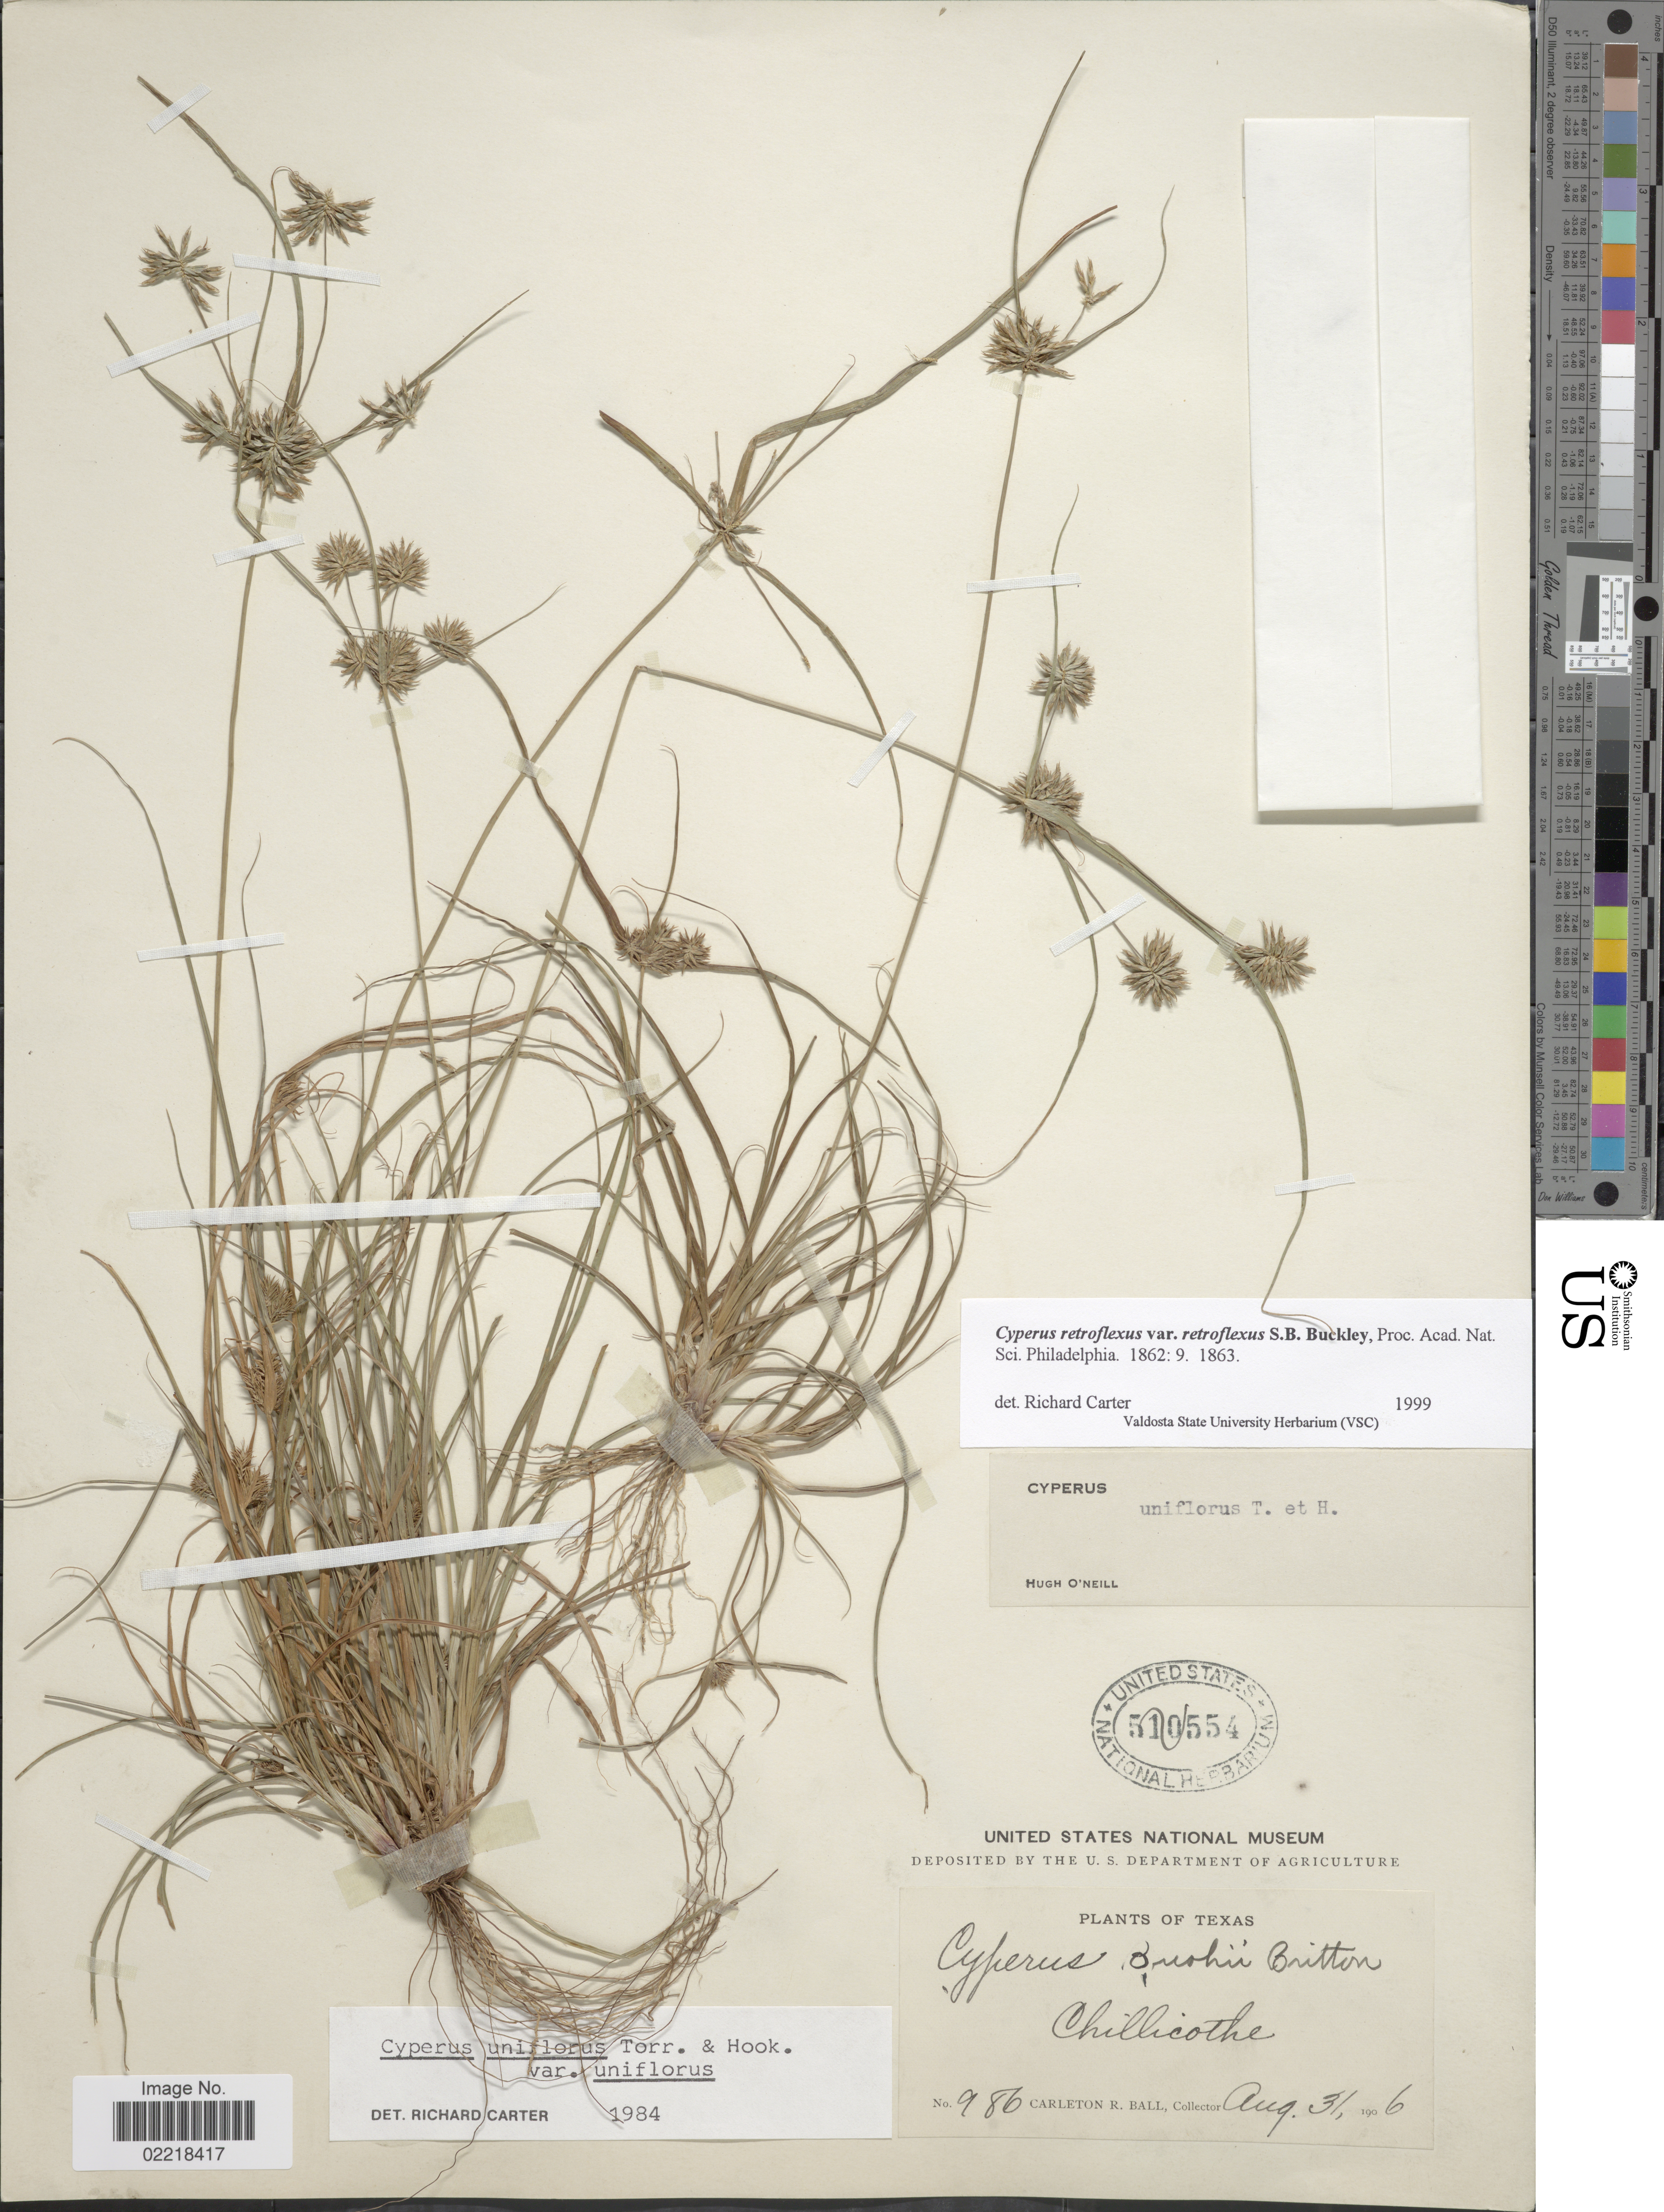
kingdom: Plantae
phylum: Tracheophyta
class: Liliopsida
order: Poales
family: Cyperaceae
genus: Cyperus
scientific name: Cyperus retroflexus var. retroflexus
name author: Buckley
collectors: C. R. Ball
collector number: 986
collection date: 1906-08-31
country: United States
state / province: Texas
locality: Chillicothe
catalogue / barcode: US 510554